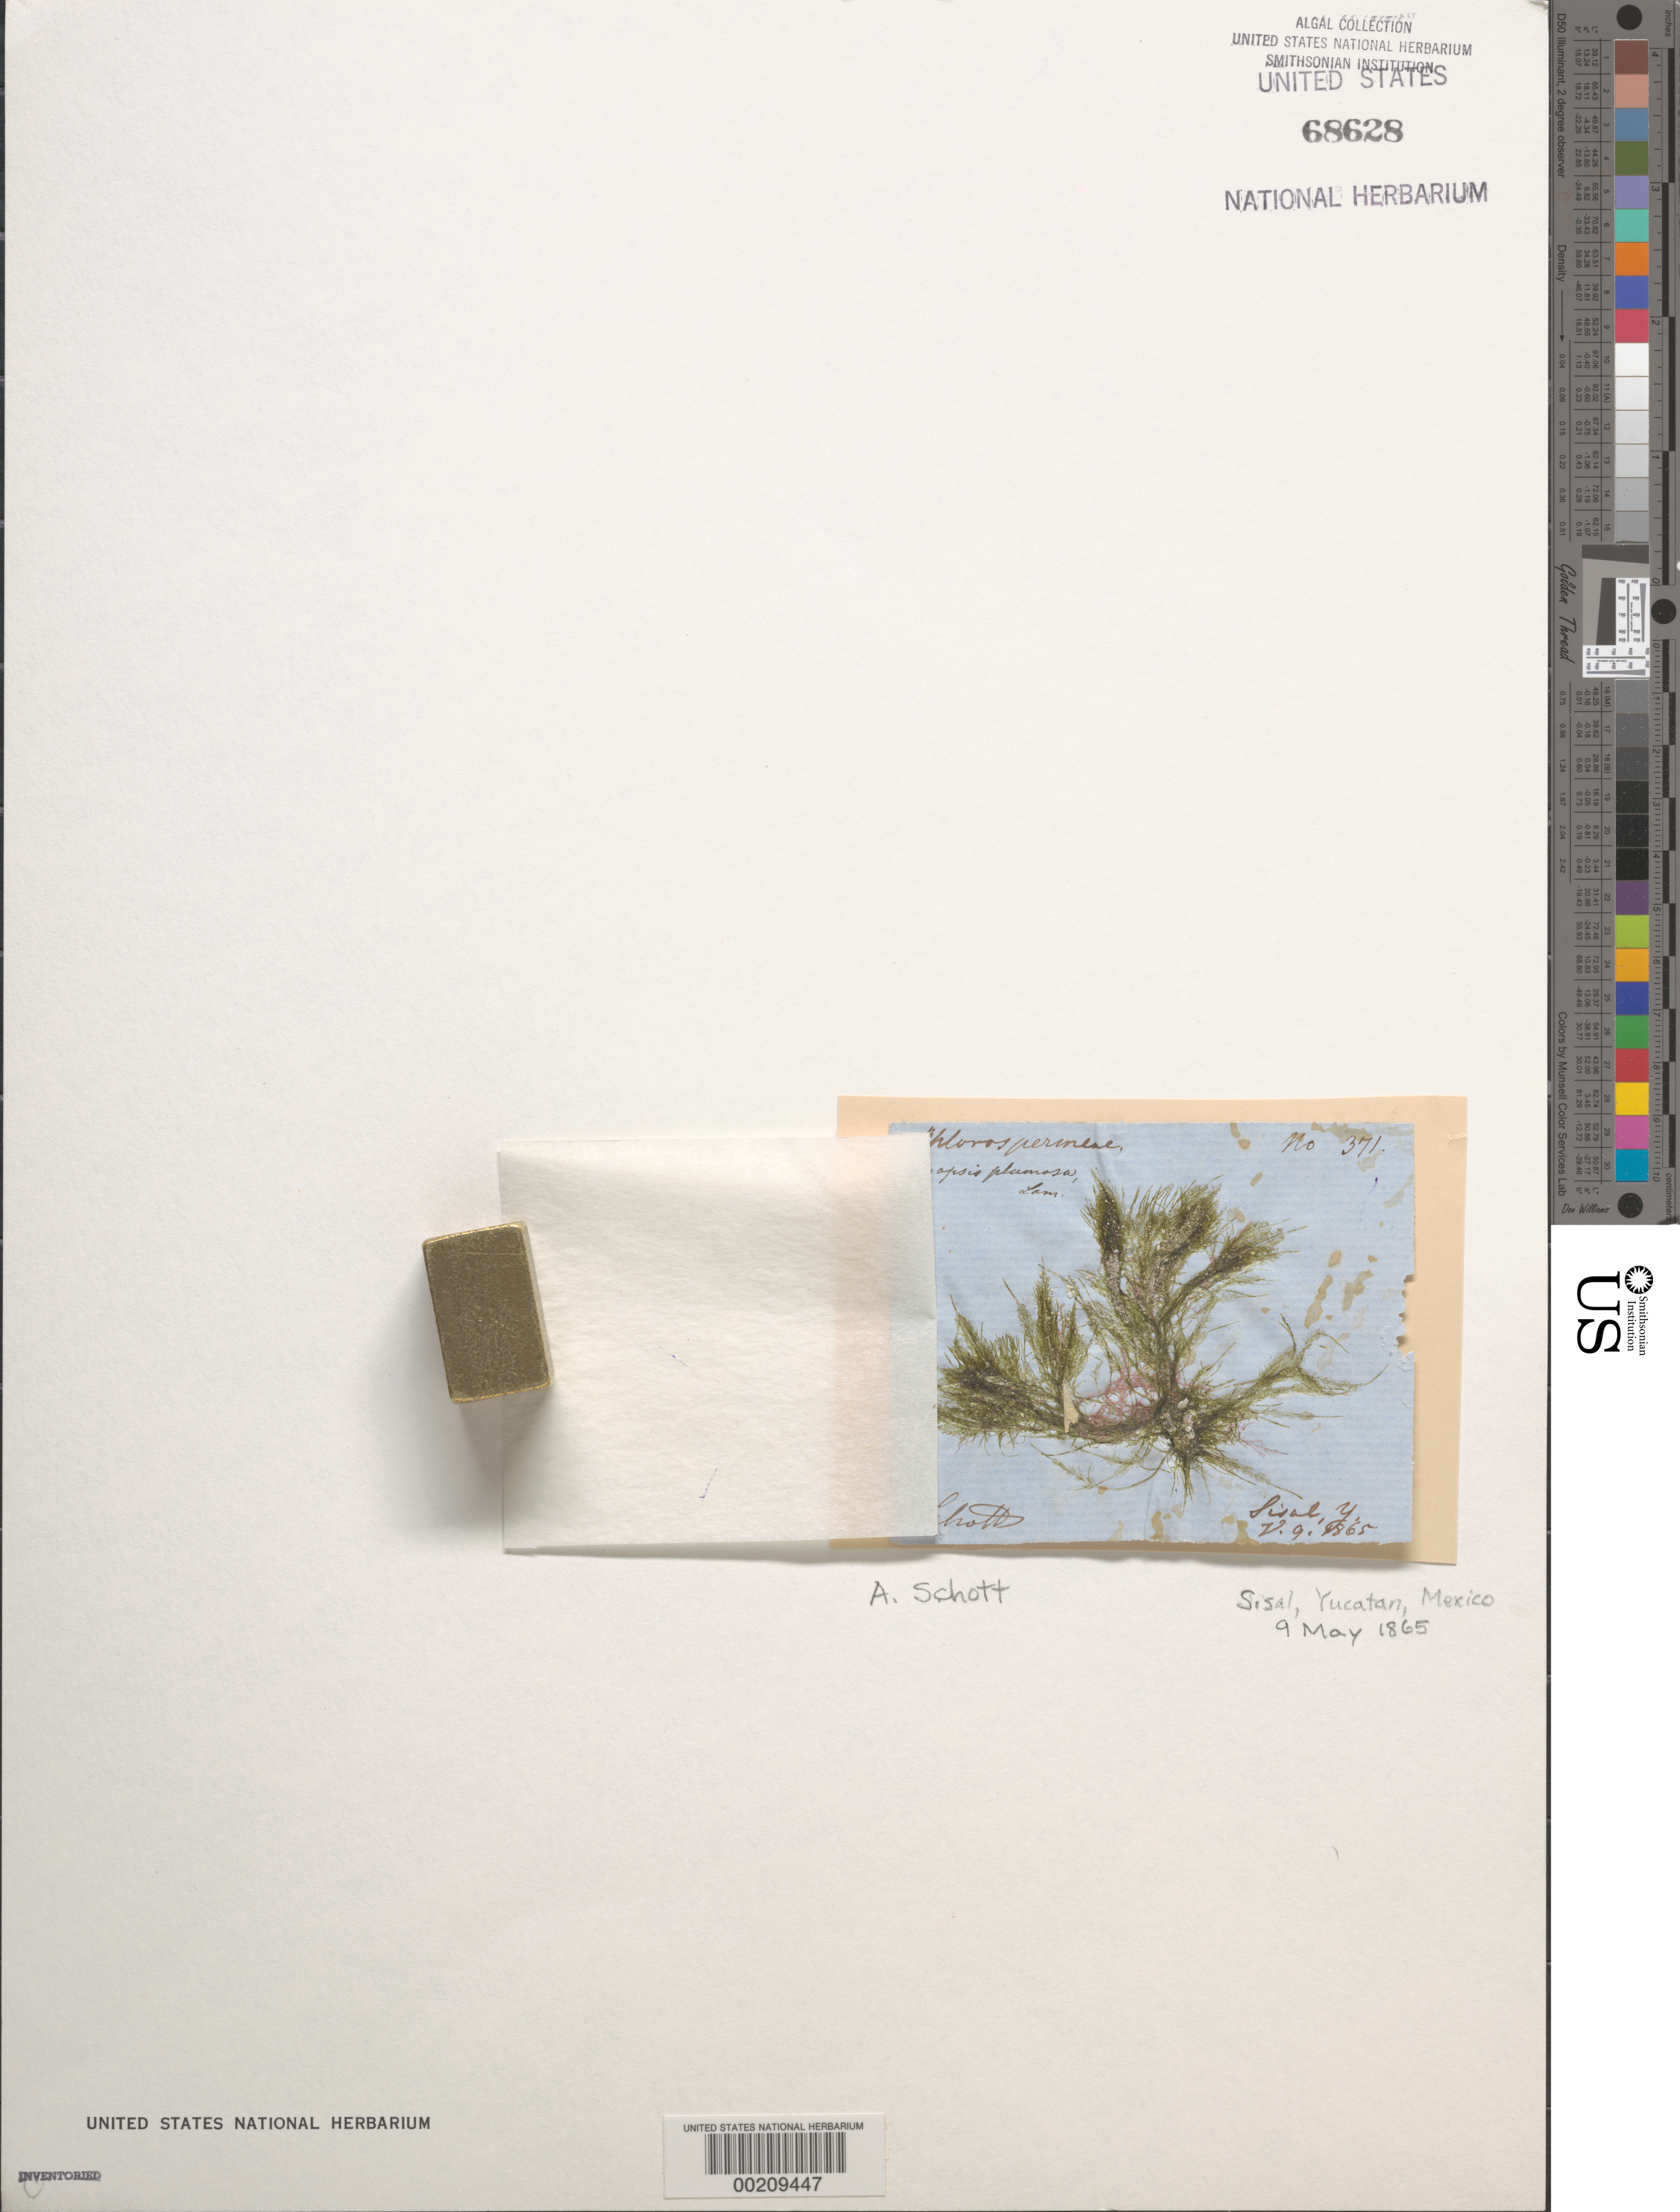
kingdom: Plantae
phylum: Chlorophyta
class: Ulvophyceae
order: Bryopsidales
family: Bryopsidaceae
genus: Bryopsis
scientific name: Bryopsis plumosa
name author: (Huds.) C. Agardh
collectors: A. C. V. Schott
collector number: As 371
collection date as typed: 09 May 1865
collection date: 1865-05-09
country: Mexico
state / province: Yucatan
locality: Sisal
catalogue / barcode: US 68628